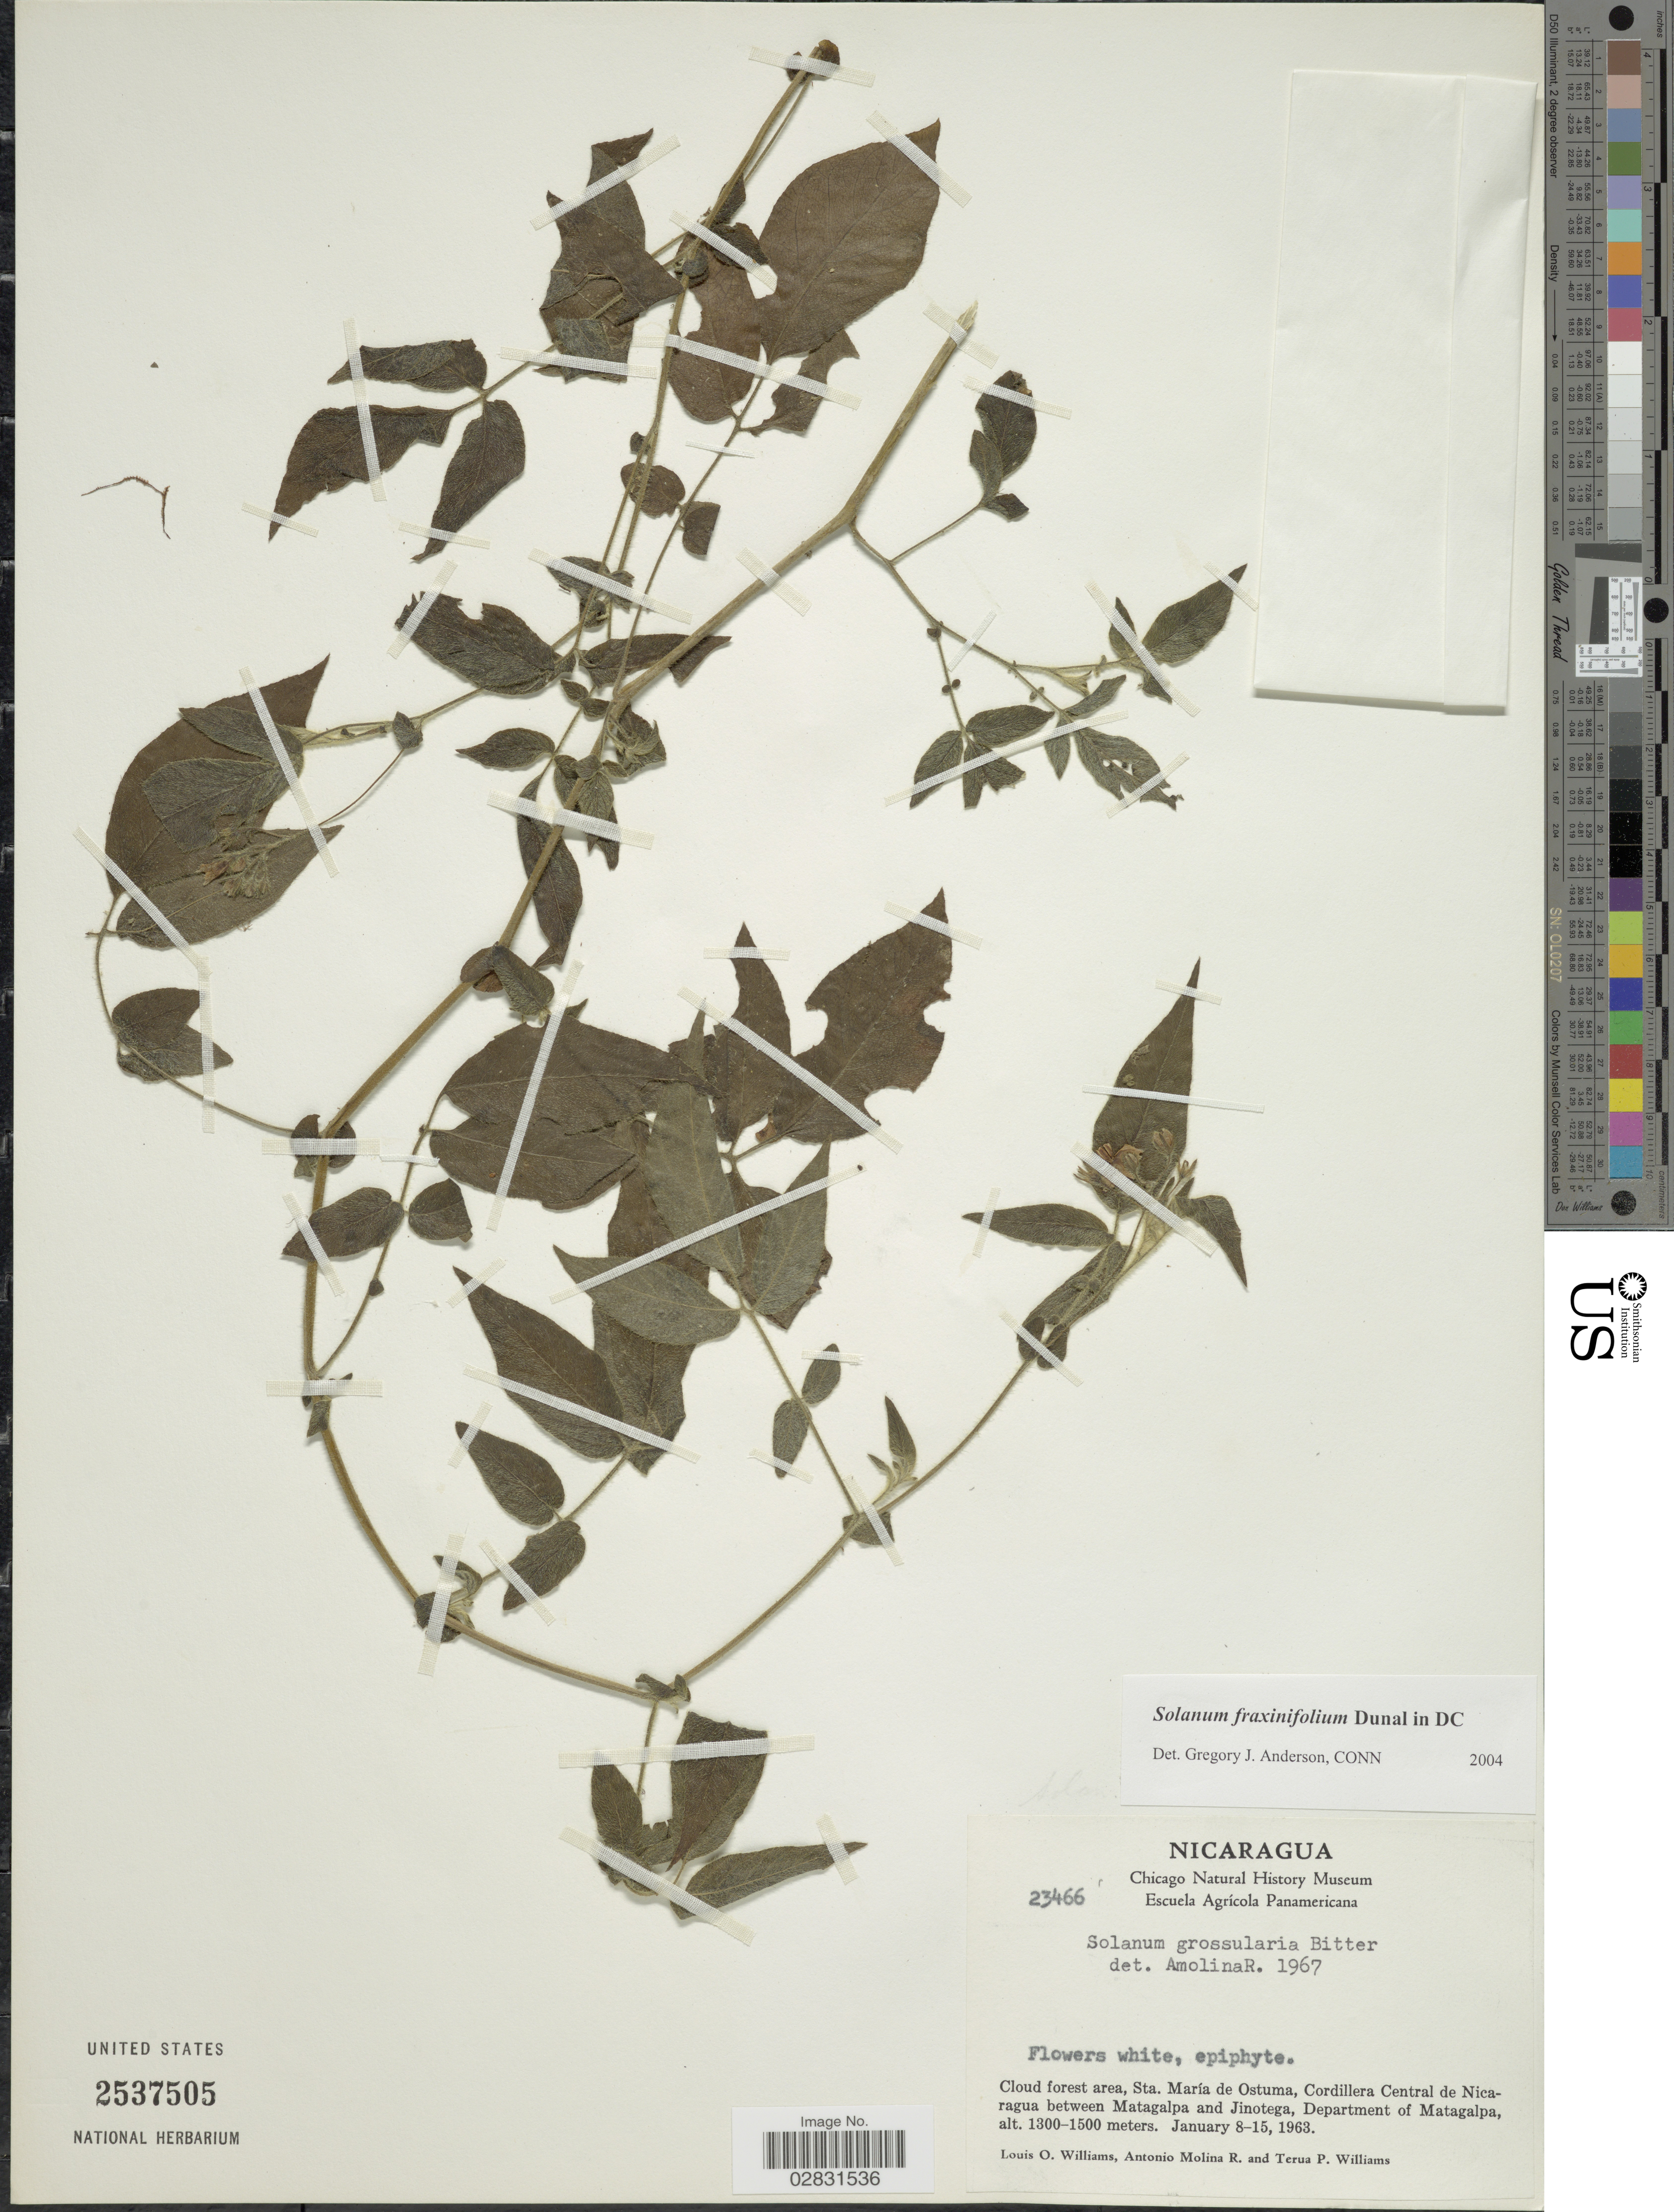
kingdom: Plantae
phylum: Tracheophyta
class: Magnoliopsida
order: Solanales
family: Solanaceae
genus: Solanum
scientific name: Solanum fraxinifolium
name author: Dunal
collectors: L. O. Williams, A. Molina R. & T. Williams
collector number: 23466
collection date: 1963-01-08/1963-01-15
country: Nicaragua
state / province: Matagalpa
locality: Cloud forest area, Sta. María de Ostuma, Cordillera Central de Nicaragua between Matagalpa and Jinotega, Department of Matagalpa.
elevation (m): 1300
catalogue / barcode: US 2537505